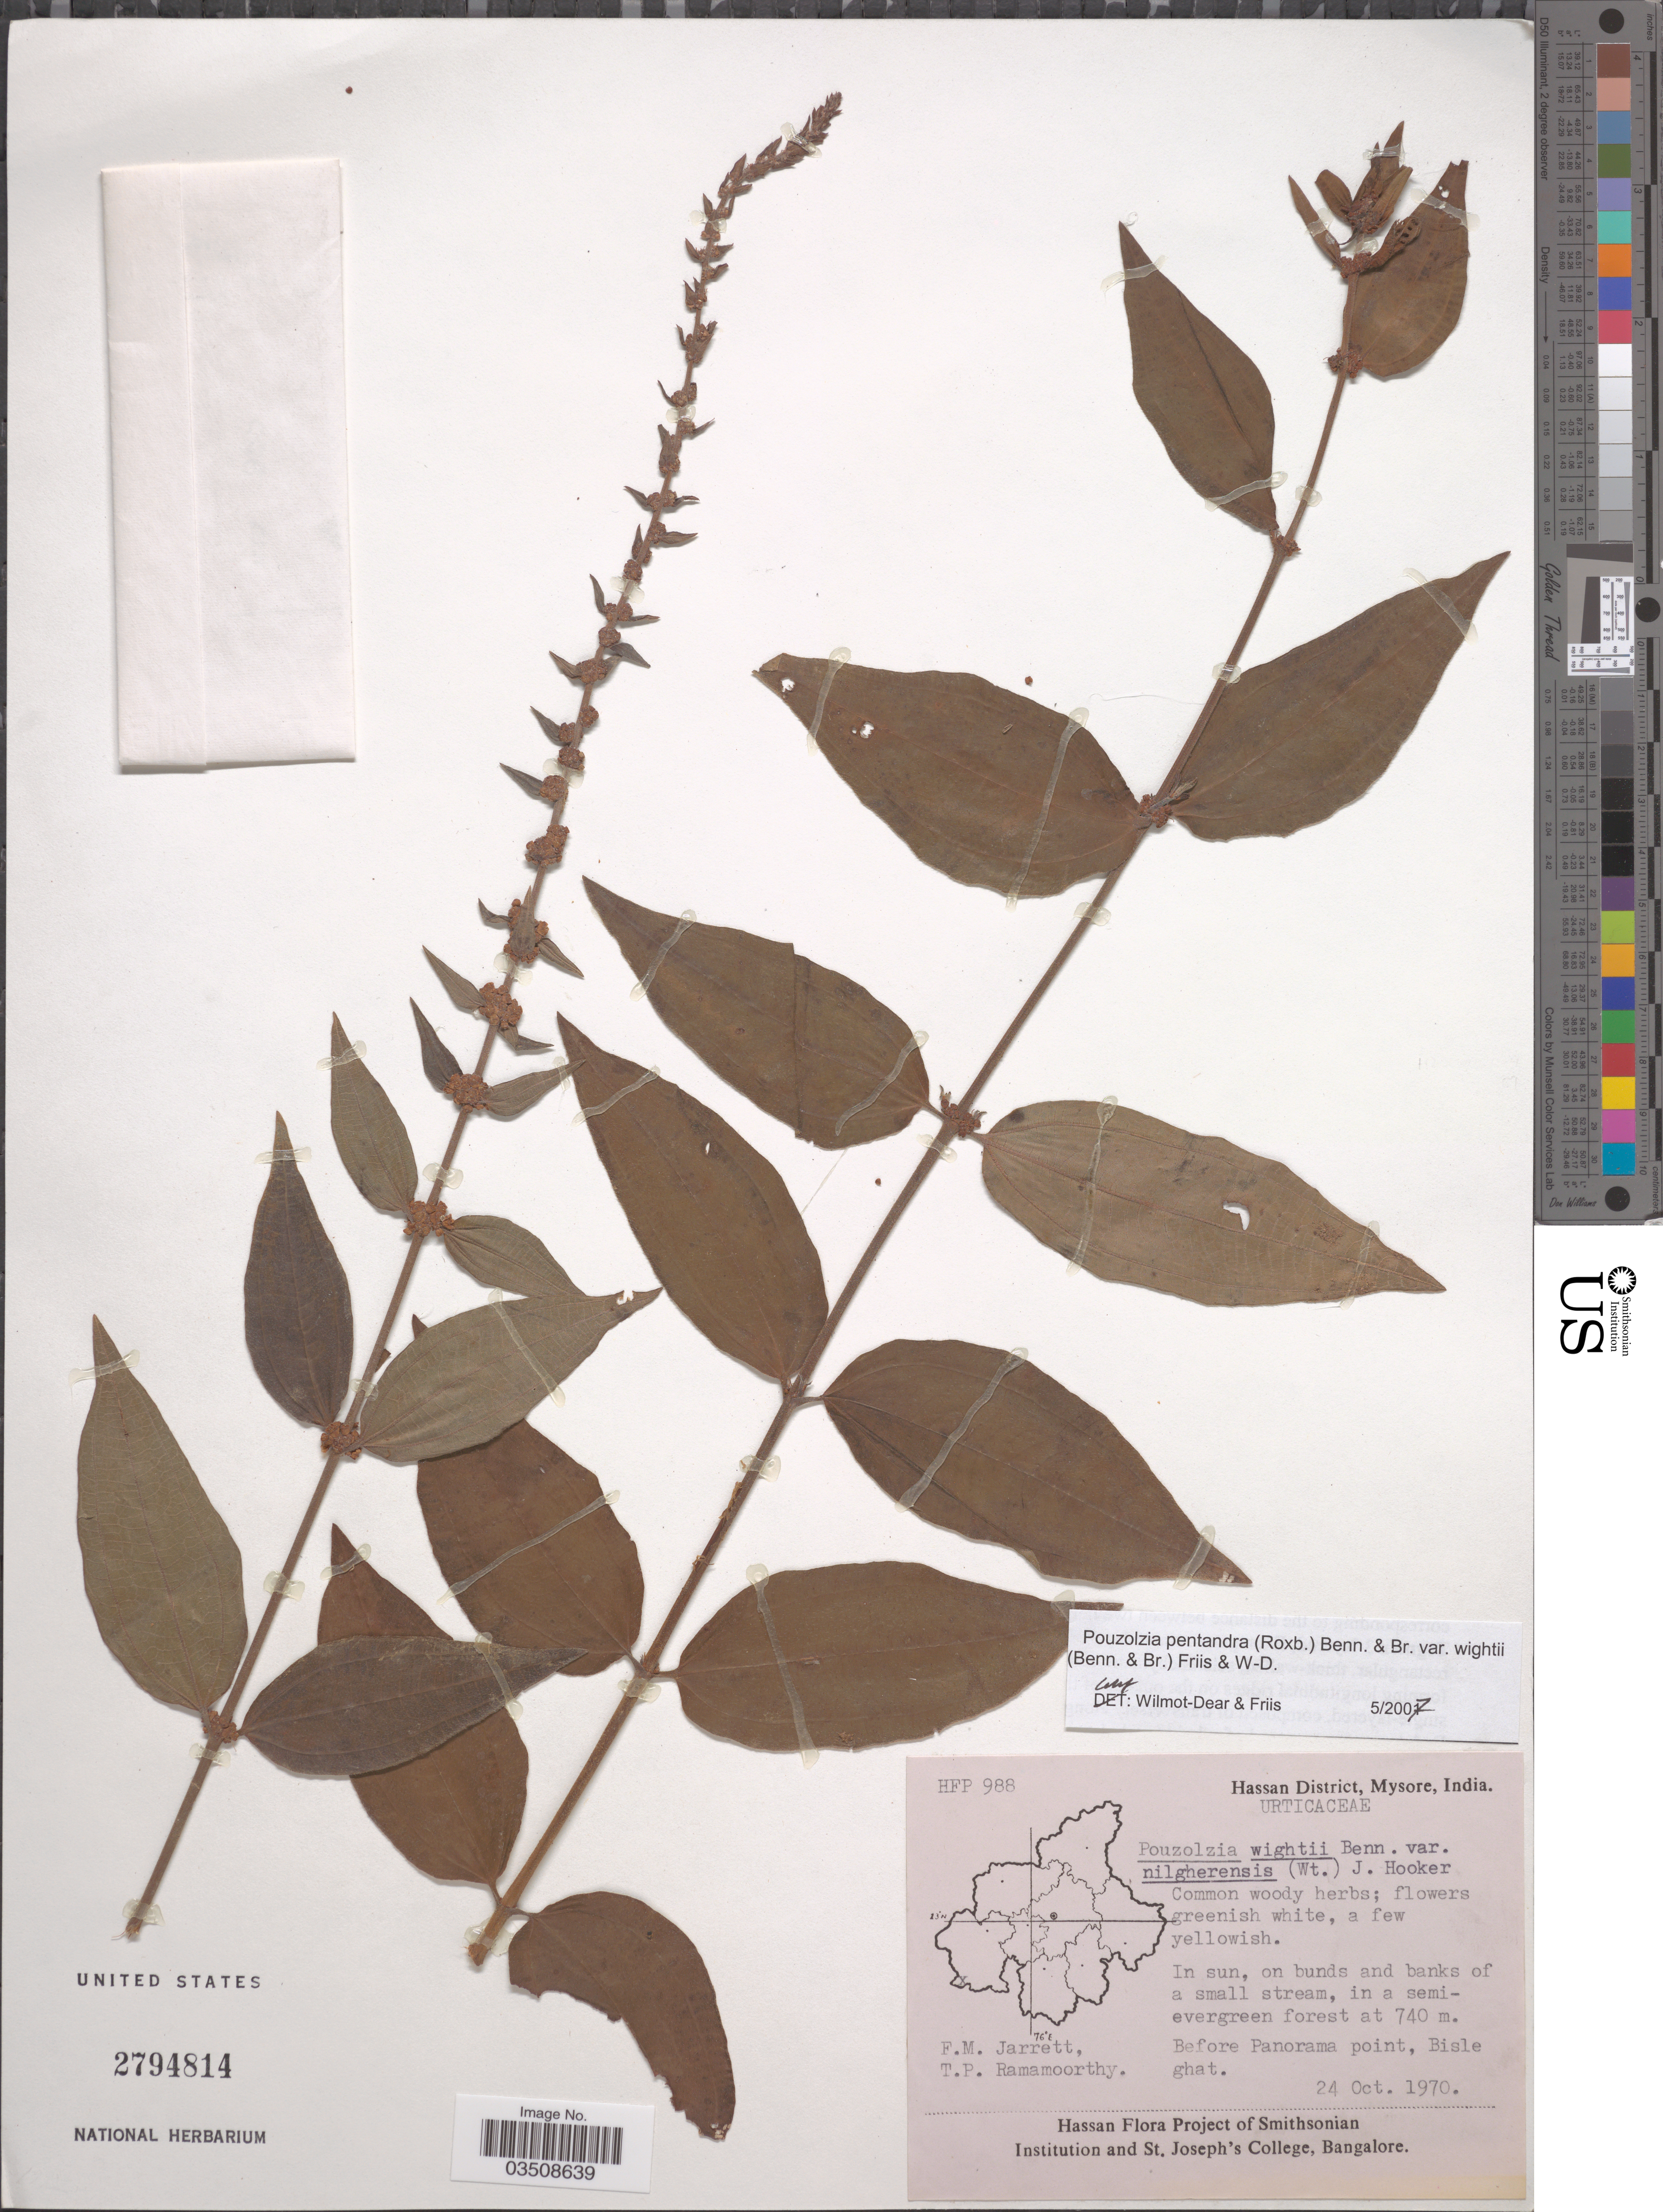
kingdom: Plantae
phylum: Tracheophyta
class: Magnoliopsida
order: Rosales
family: Urticaceae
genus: Gonostegia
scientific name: Gonostegia pentandra var. wightii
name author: (Benn.) Pull. & Karupp.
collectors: F. M. Jarrett & T. P. Ramamoorthy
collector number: HFP 988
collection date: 1970-10-24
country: India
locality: Hassan District, Mysore. Before Panorama point, Bisle ghat.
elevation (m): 740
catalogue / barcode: US 2794814